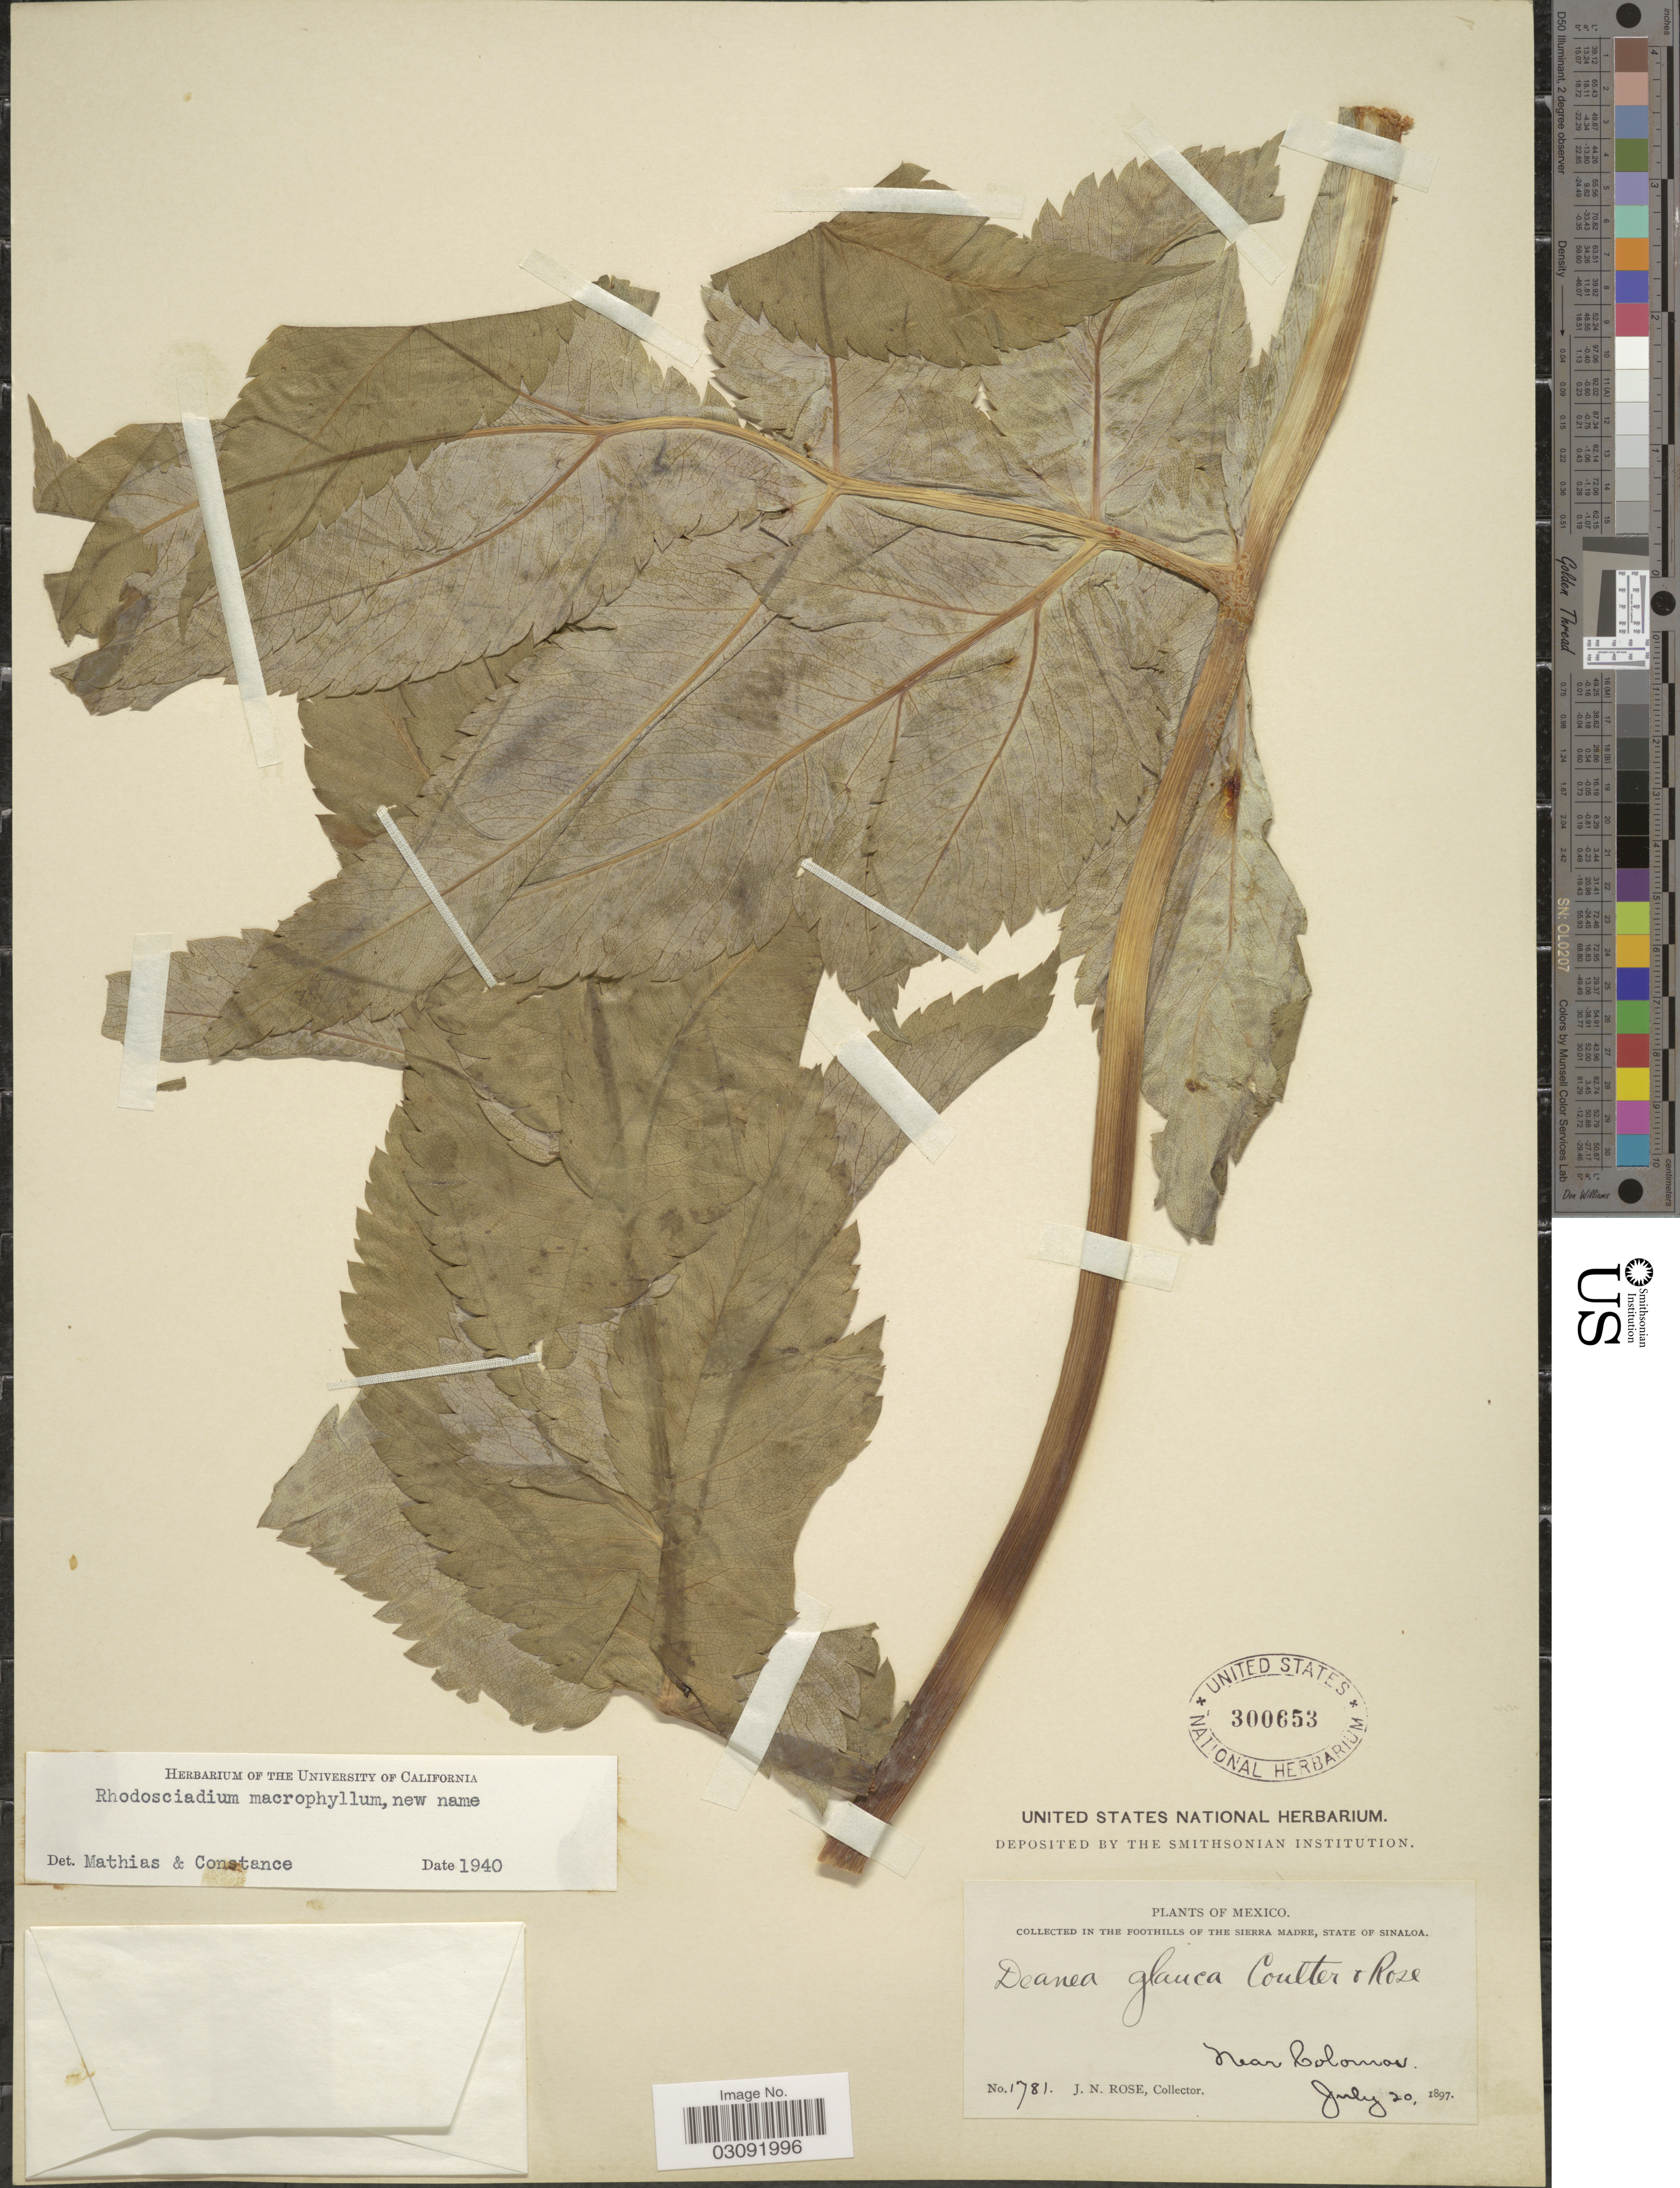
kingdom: Plantae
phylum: Tracheophyta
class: Magnoliopsida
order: Apiales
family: Apiaceae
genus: Rhodosciadium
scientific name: Rhodosciadium macrophyllum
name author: Mathias & Constance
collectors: J. N. Rose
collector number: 1781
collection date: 1897-07-20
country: Mexico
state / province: Sinaloa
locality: In the foothills of the Sierra Madre. Near Colomas.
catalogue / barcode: US 300653